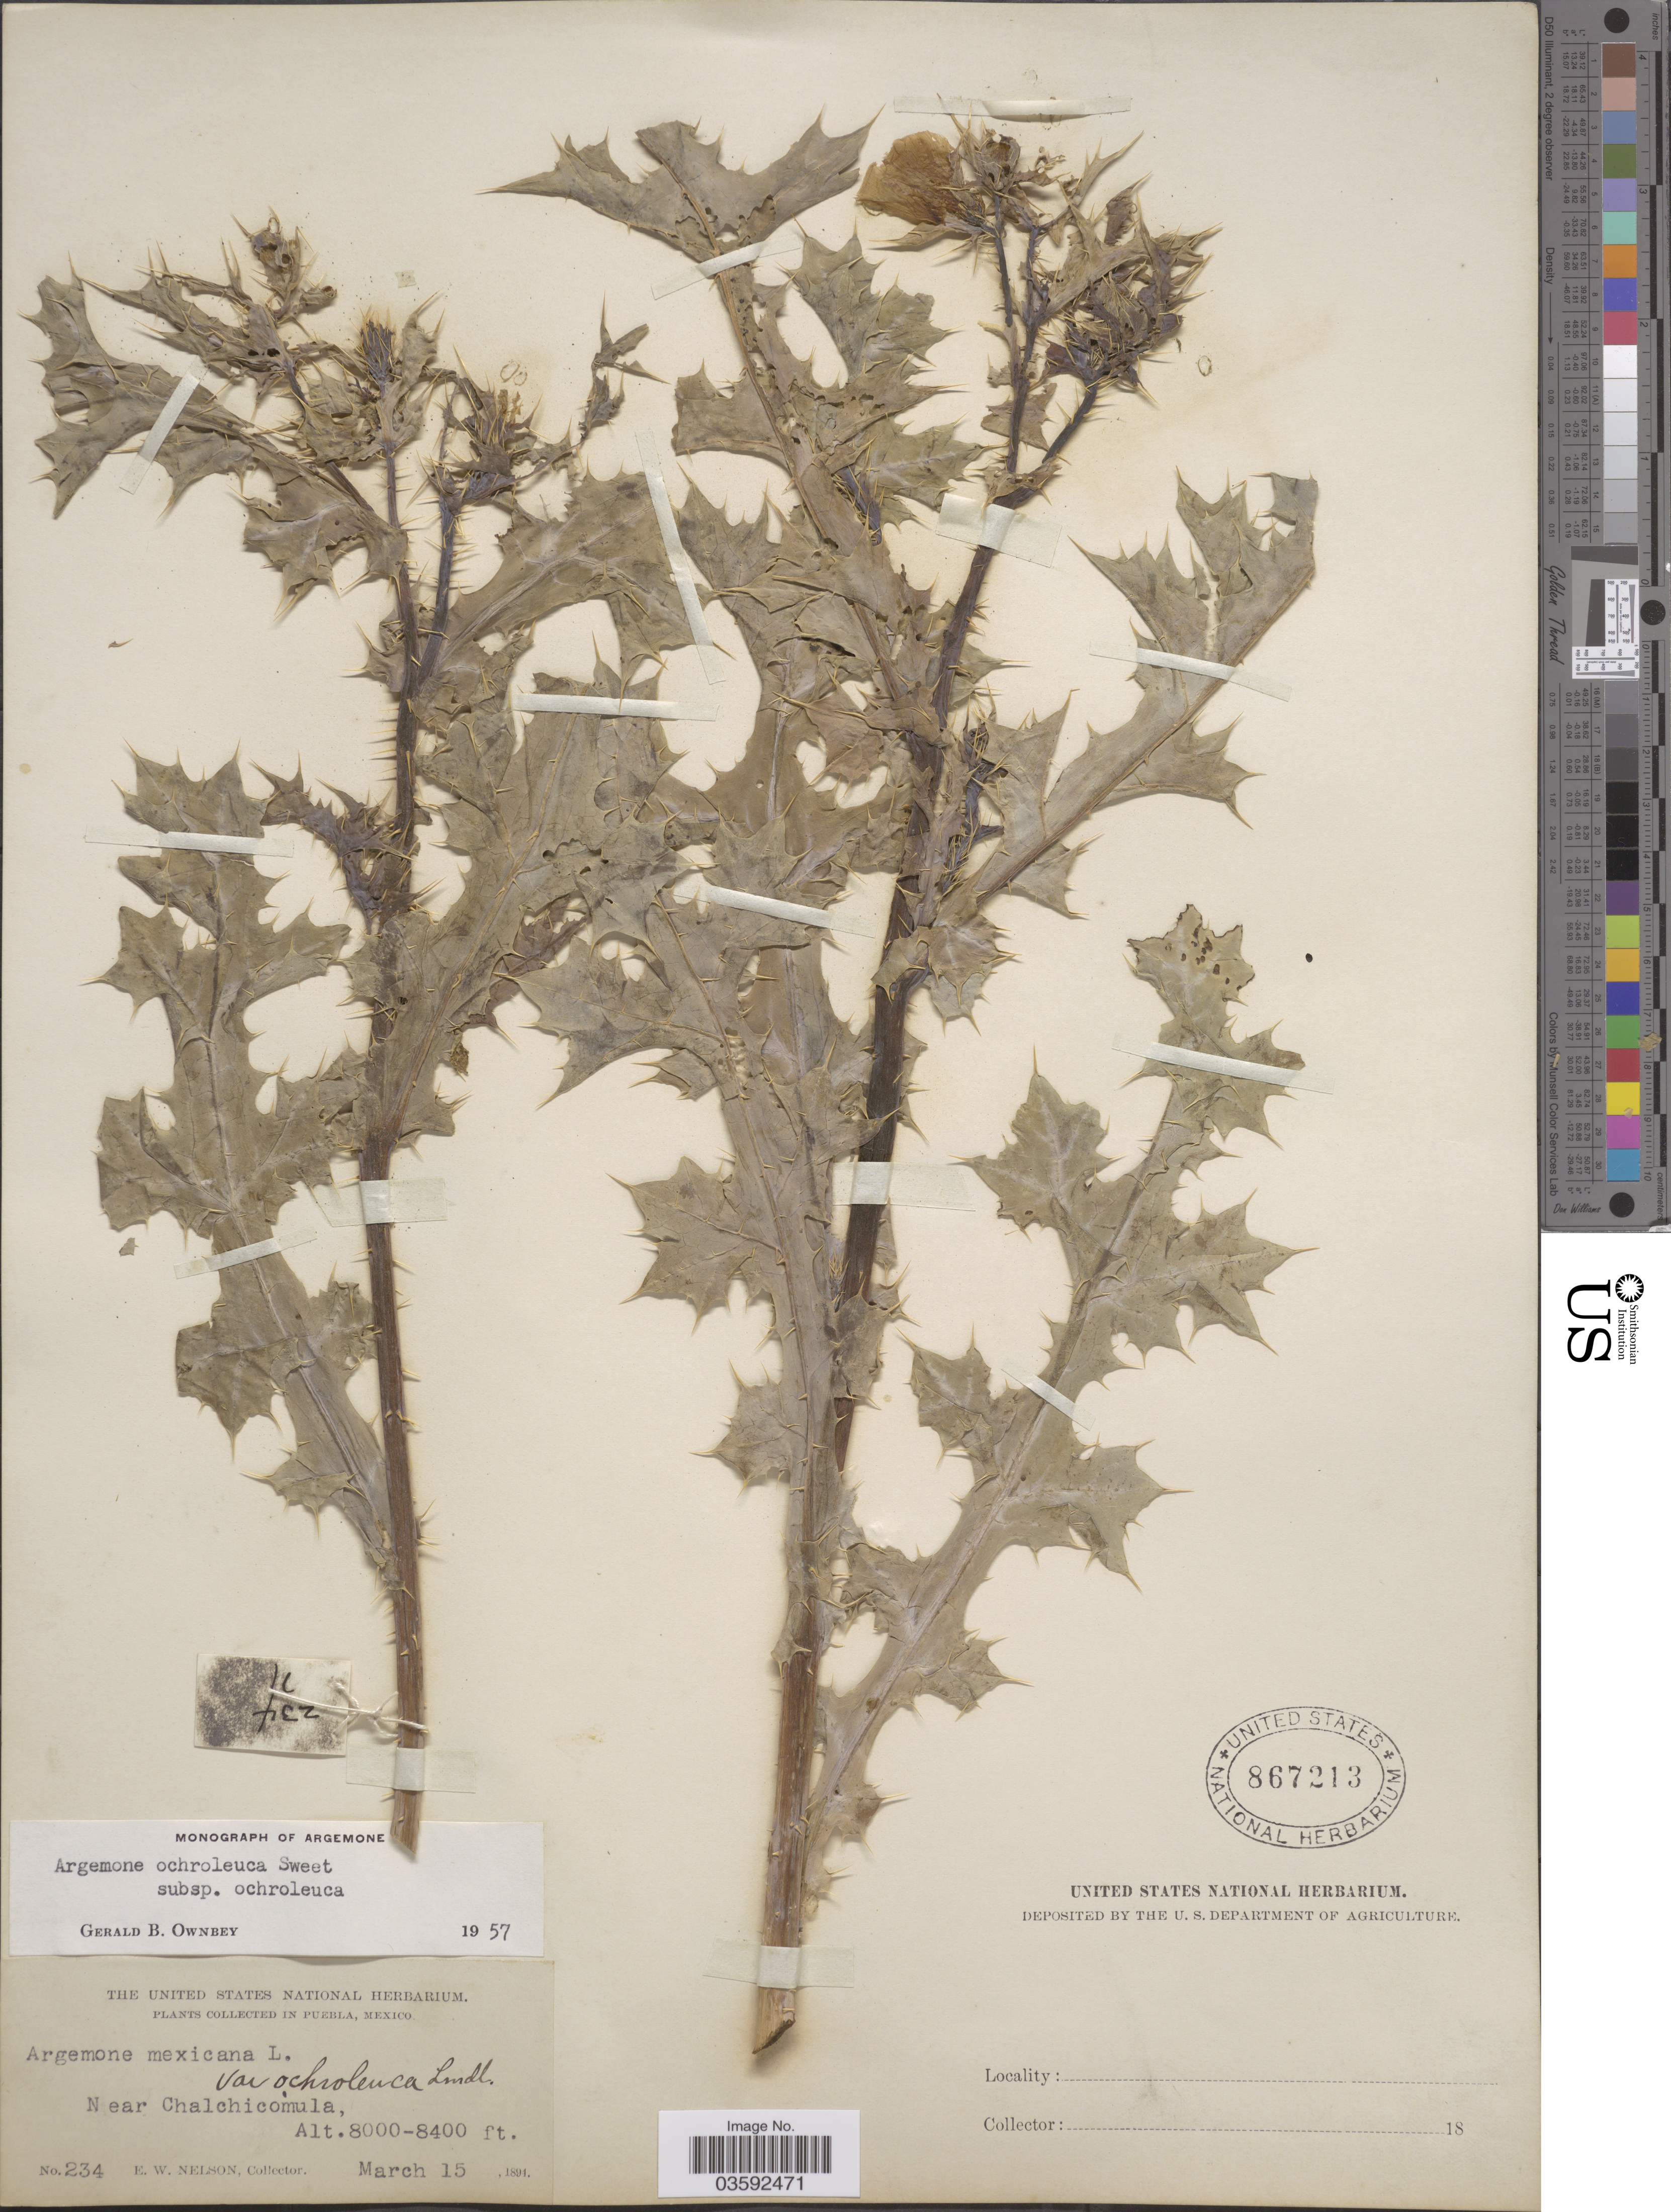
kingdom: Plantae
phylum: Tracheophyta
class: Magnoliopsida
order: Ranunculales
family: Papaveraceae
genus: Argemone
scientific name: Argemone ochroleuca subsp. ochroleuca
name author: Sweet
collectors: E. W. Nelson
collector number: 234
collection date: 1894-03-15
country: Mexico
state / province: Puebla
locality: Near Chalchicomula.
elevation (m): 2438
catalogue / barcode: US 867213